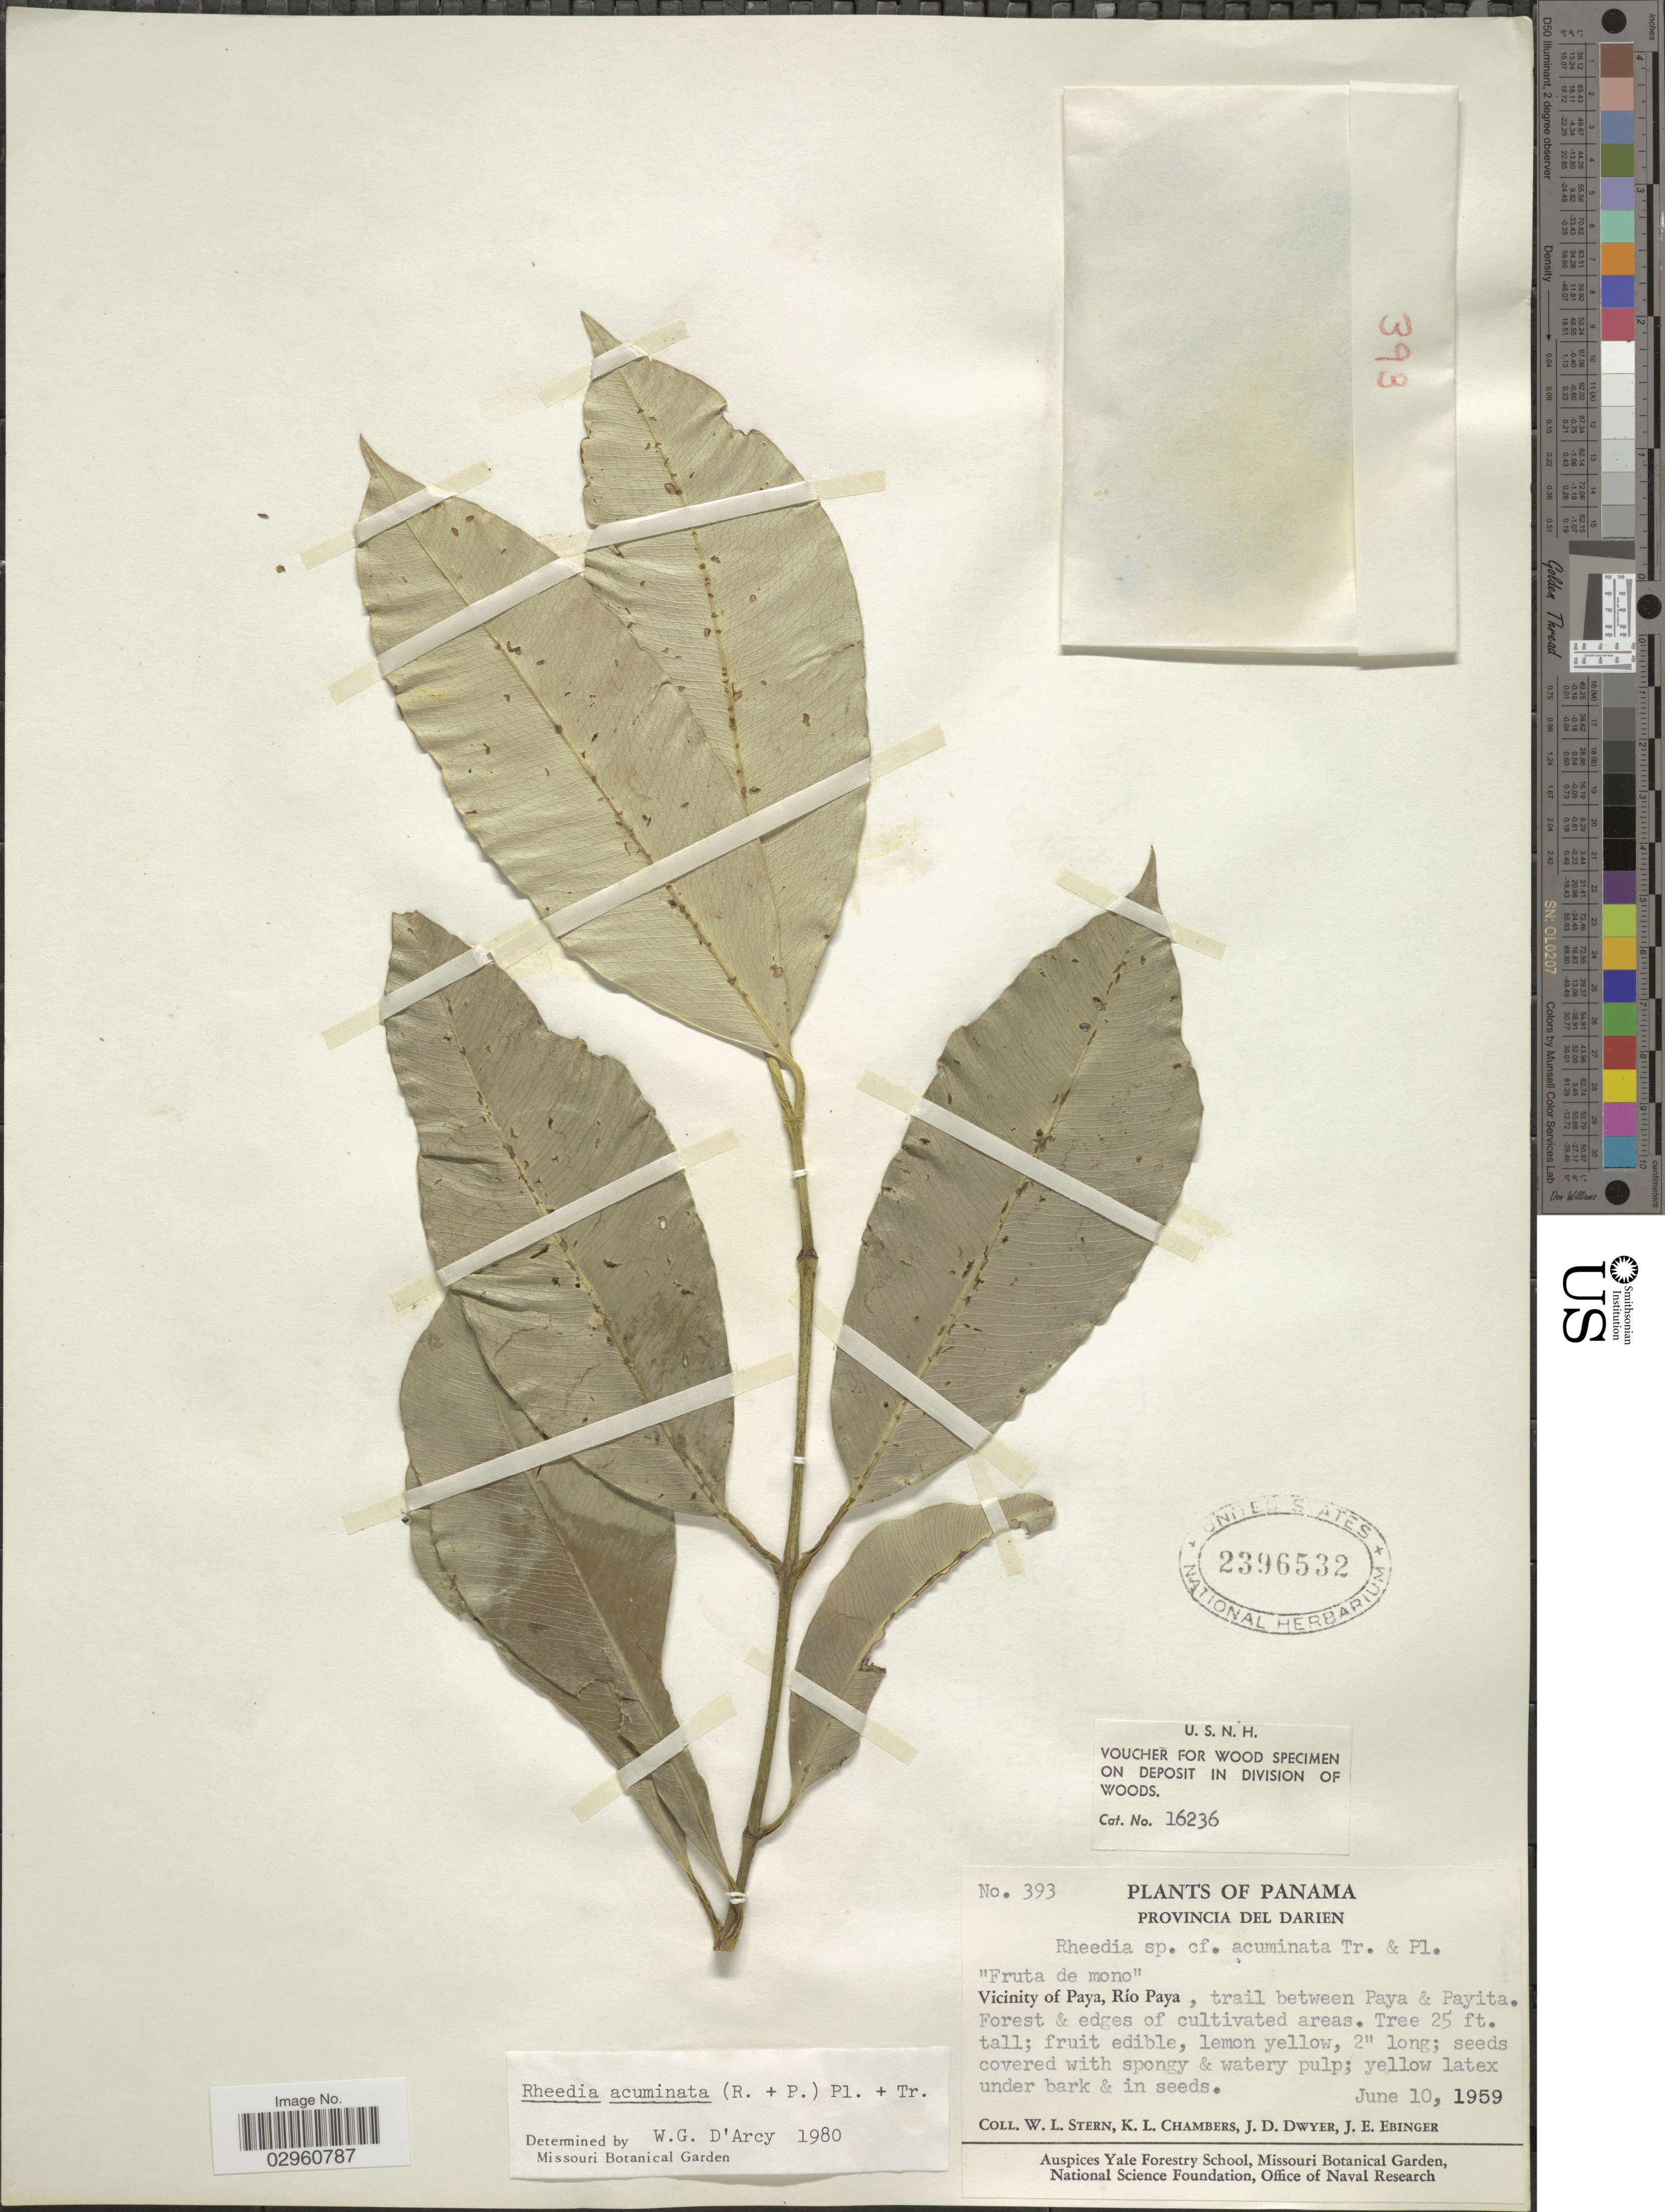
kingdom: Plantae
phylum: Tracheophyta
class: Magnoliopsida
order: Malpighiales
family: Clusiaceae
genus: Garcinia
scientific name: Garcinia madruno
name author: (Kunth) Hammel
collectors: W. L. Stern, K. Chambers, J. D. Dwyer & J. Ebinger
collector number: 393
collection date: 1959-06-10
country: Panama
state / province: Darién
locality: Vicinity of Paya, Río Paya, trail between Paya & Payita.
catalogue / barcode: US 2396532